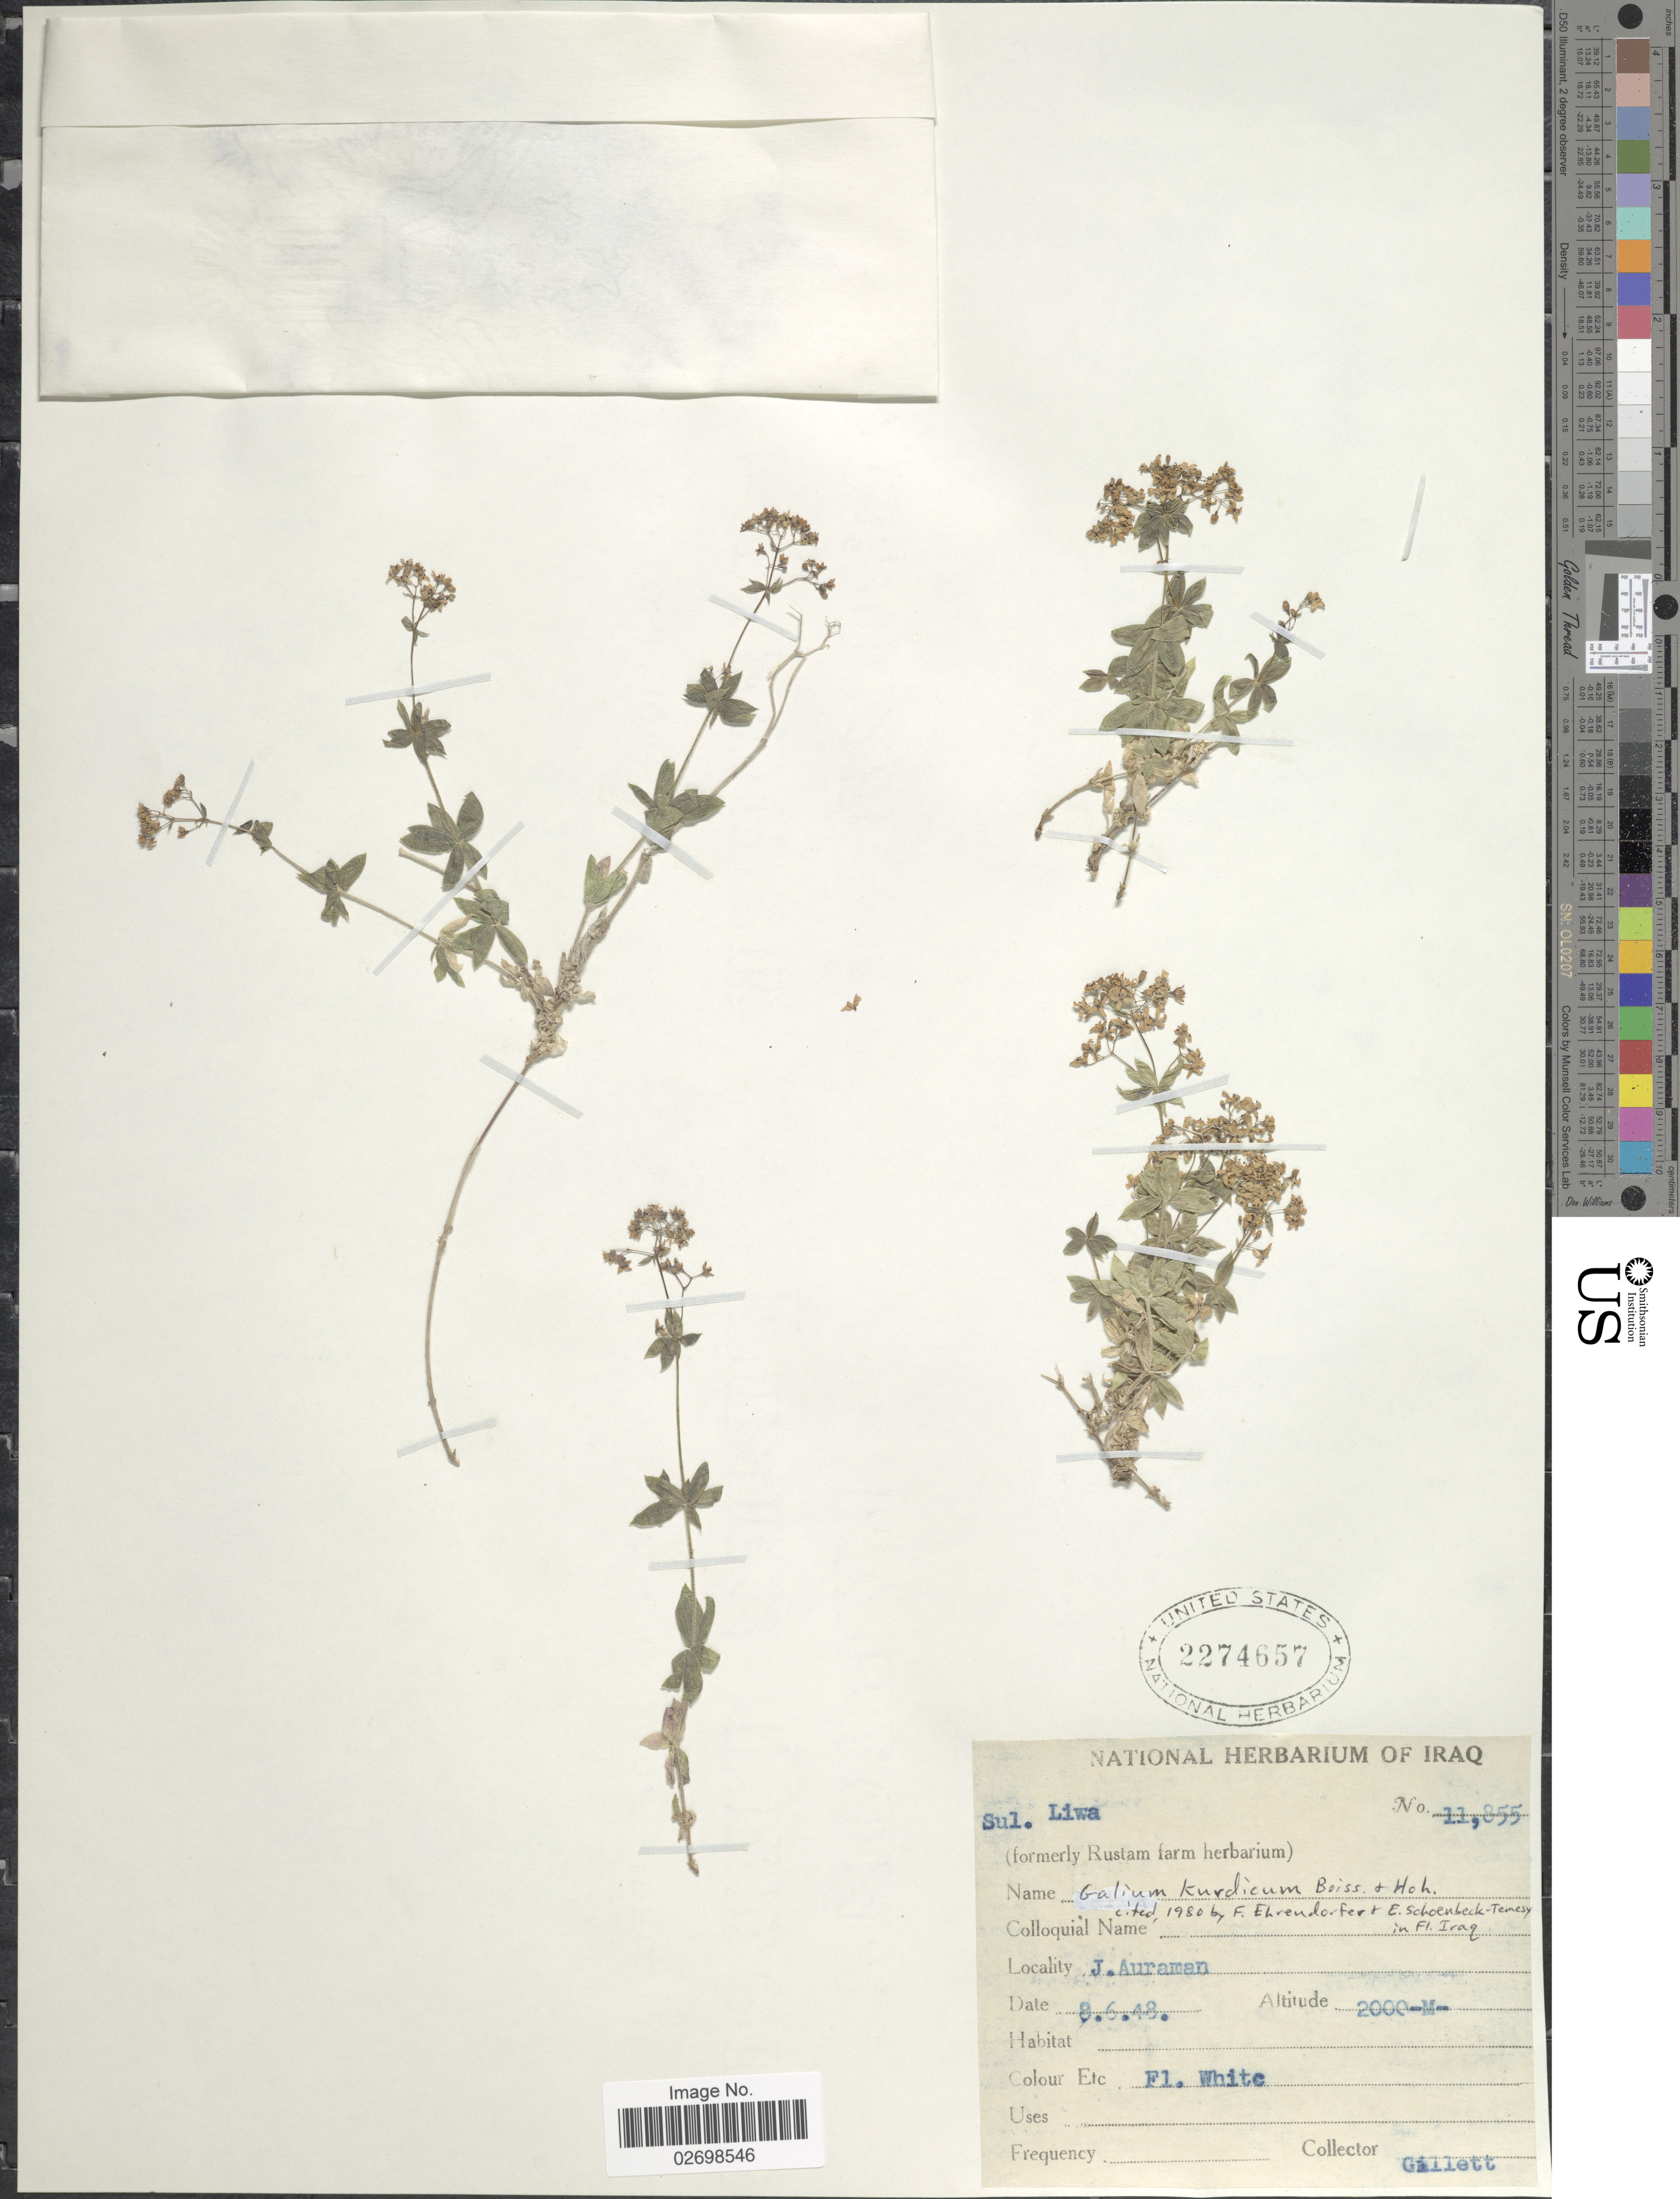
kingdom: Plantae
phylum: Tracheophyta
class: Magnoliopsida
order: Gentianales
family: Rubiaceae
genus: Galium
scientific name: Galium kurdicum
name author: Boiss. & Hohen.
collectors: Gillett, --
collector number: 11855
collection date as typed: Transcribed d/m/y: 8/6/48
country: Iraq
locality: J. Auraman, Sul. Liwa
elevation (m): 2000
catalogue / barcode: US 2274657